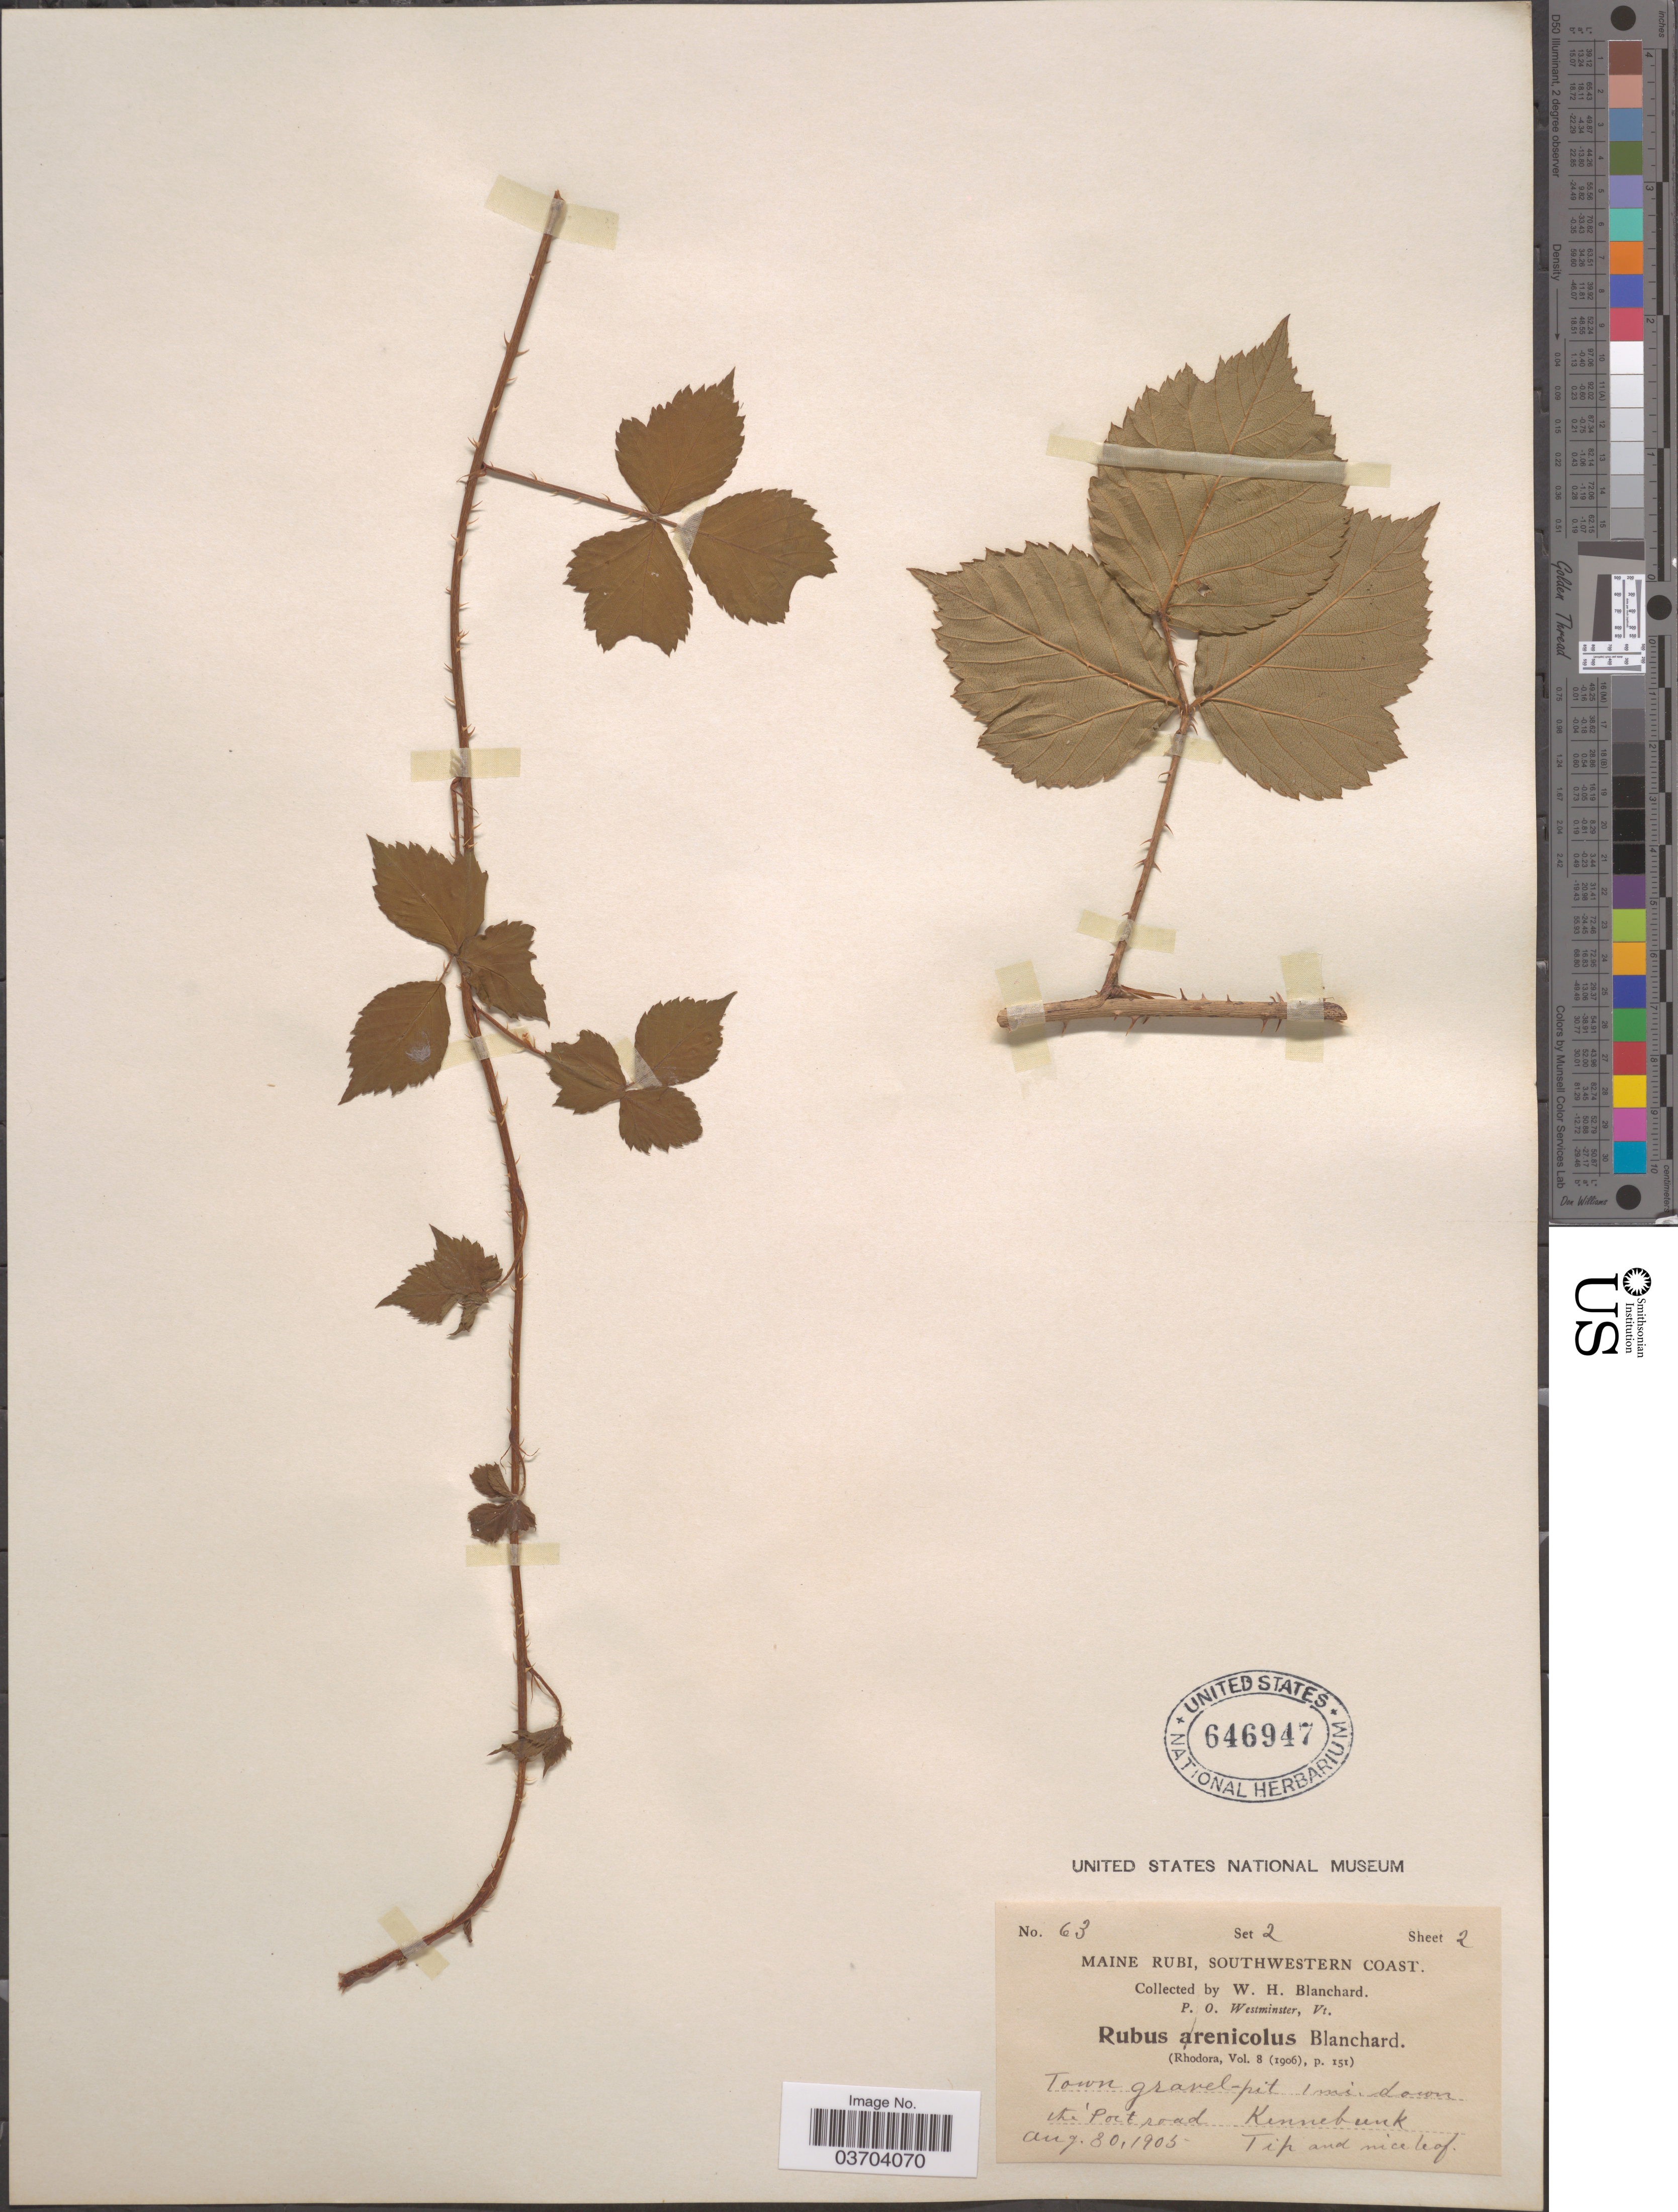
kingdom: Plantae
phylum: Tracheophyta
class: Magnoliopsida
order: Rosales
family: Rosaceae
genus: Rubus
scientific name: Rubus arenicola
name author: Blanch.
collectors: W. H. Blanchard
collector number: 63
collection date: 1905-08-30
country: United States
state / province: Maine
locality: Southwestern Coast. Town gravel-pit1 mi. down the 'Port road. Kennebunk.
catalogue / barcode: US 646947